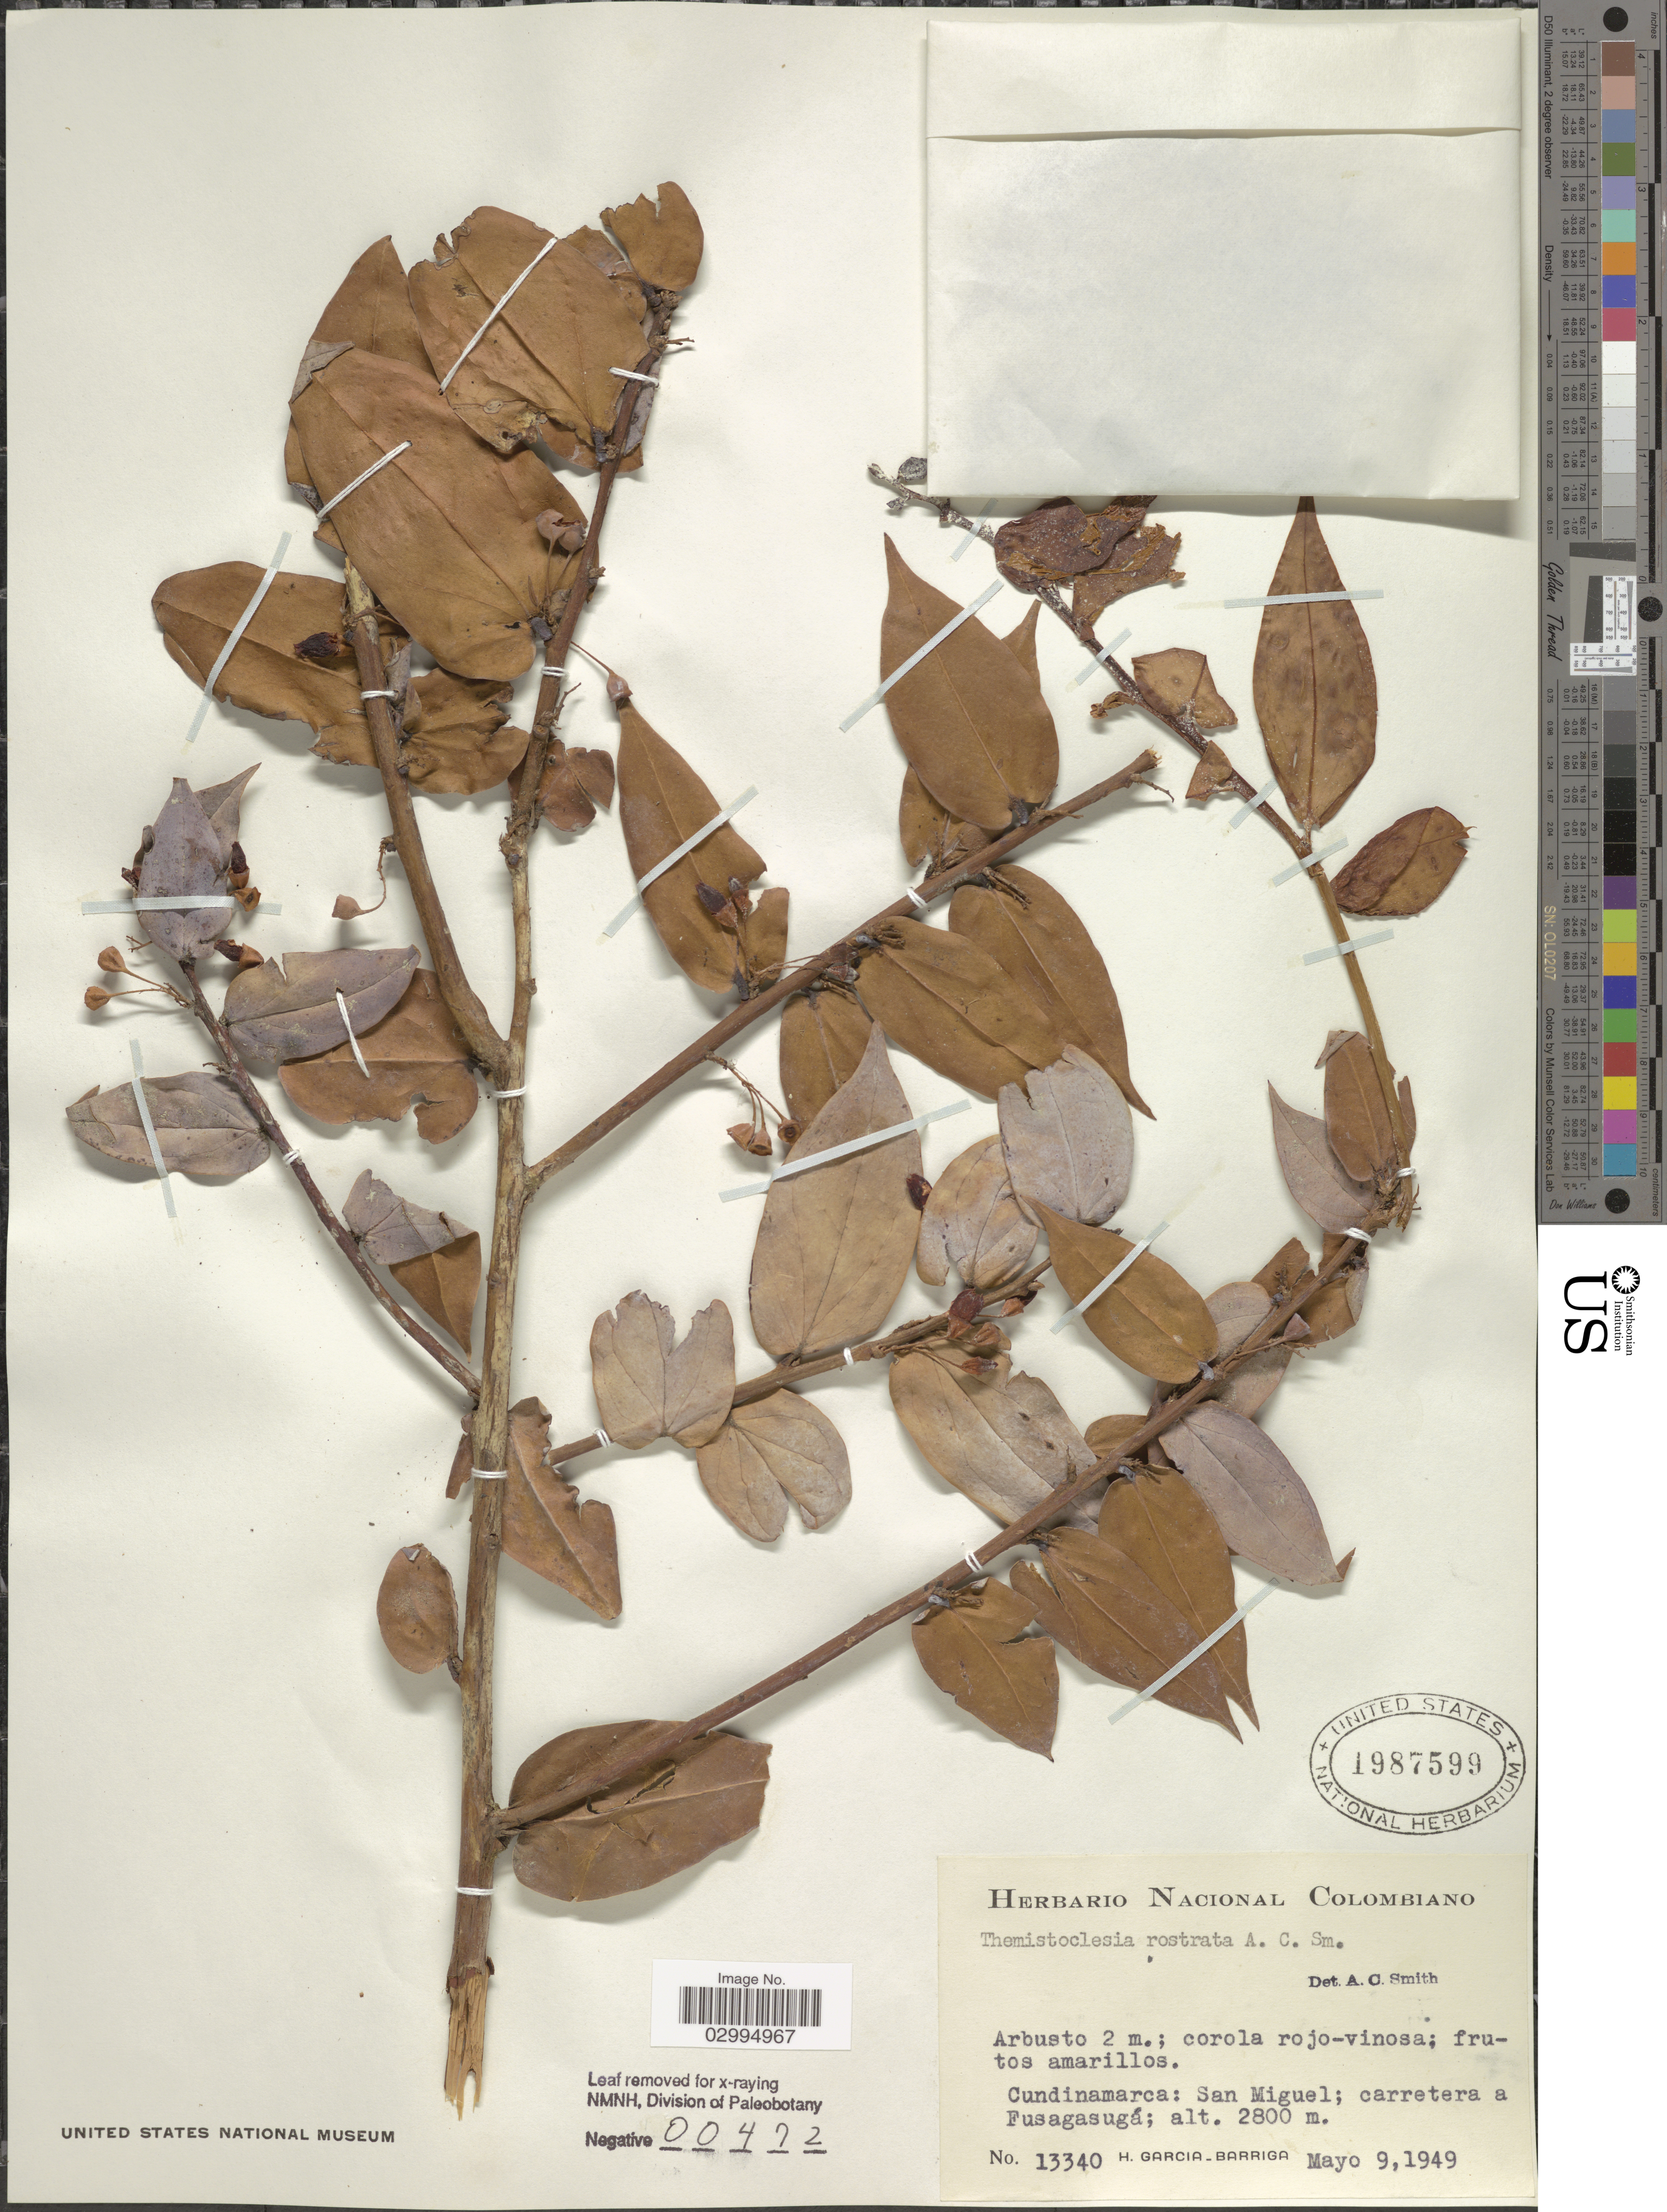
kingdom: Plantae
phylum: Tracheophyta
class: Magnoliopsida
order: Ericales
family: Ericaceae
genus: Themistoclesia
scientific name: Themistoclesia rostrata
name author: A.C. Sm.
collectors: H. García Barriga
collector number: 13340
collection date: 1949-05-09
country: Colombia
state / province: Cundinamarca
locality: San Miguel; carretera a Fusagasugá.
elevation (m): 2800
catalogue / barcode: US 1987599